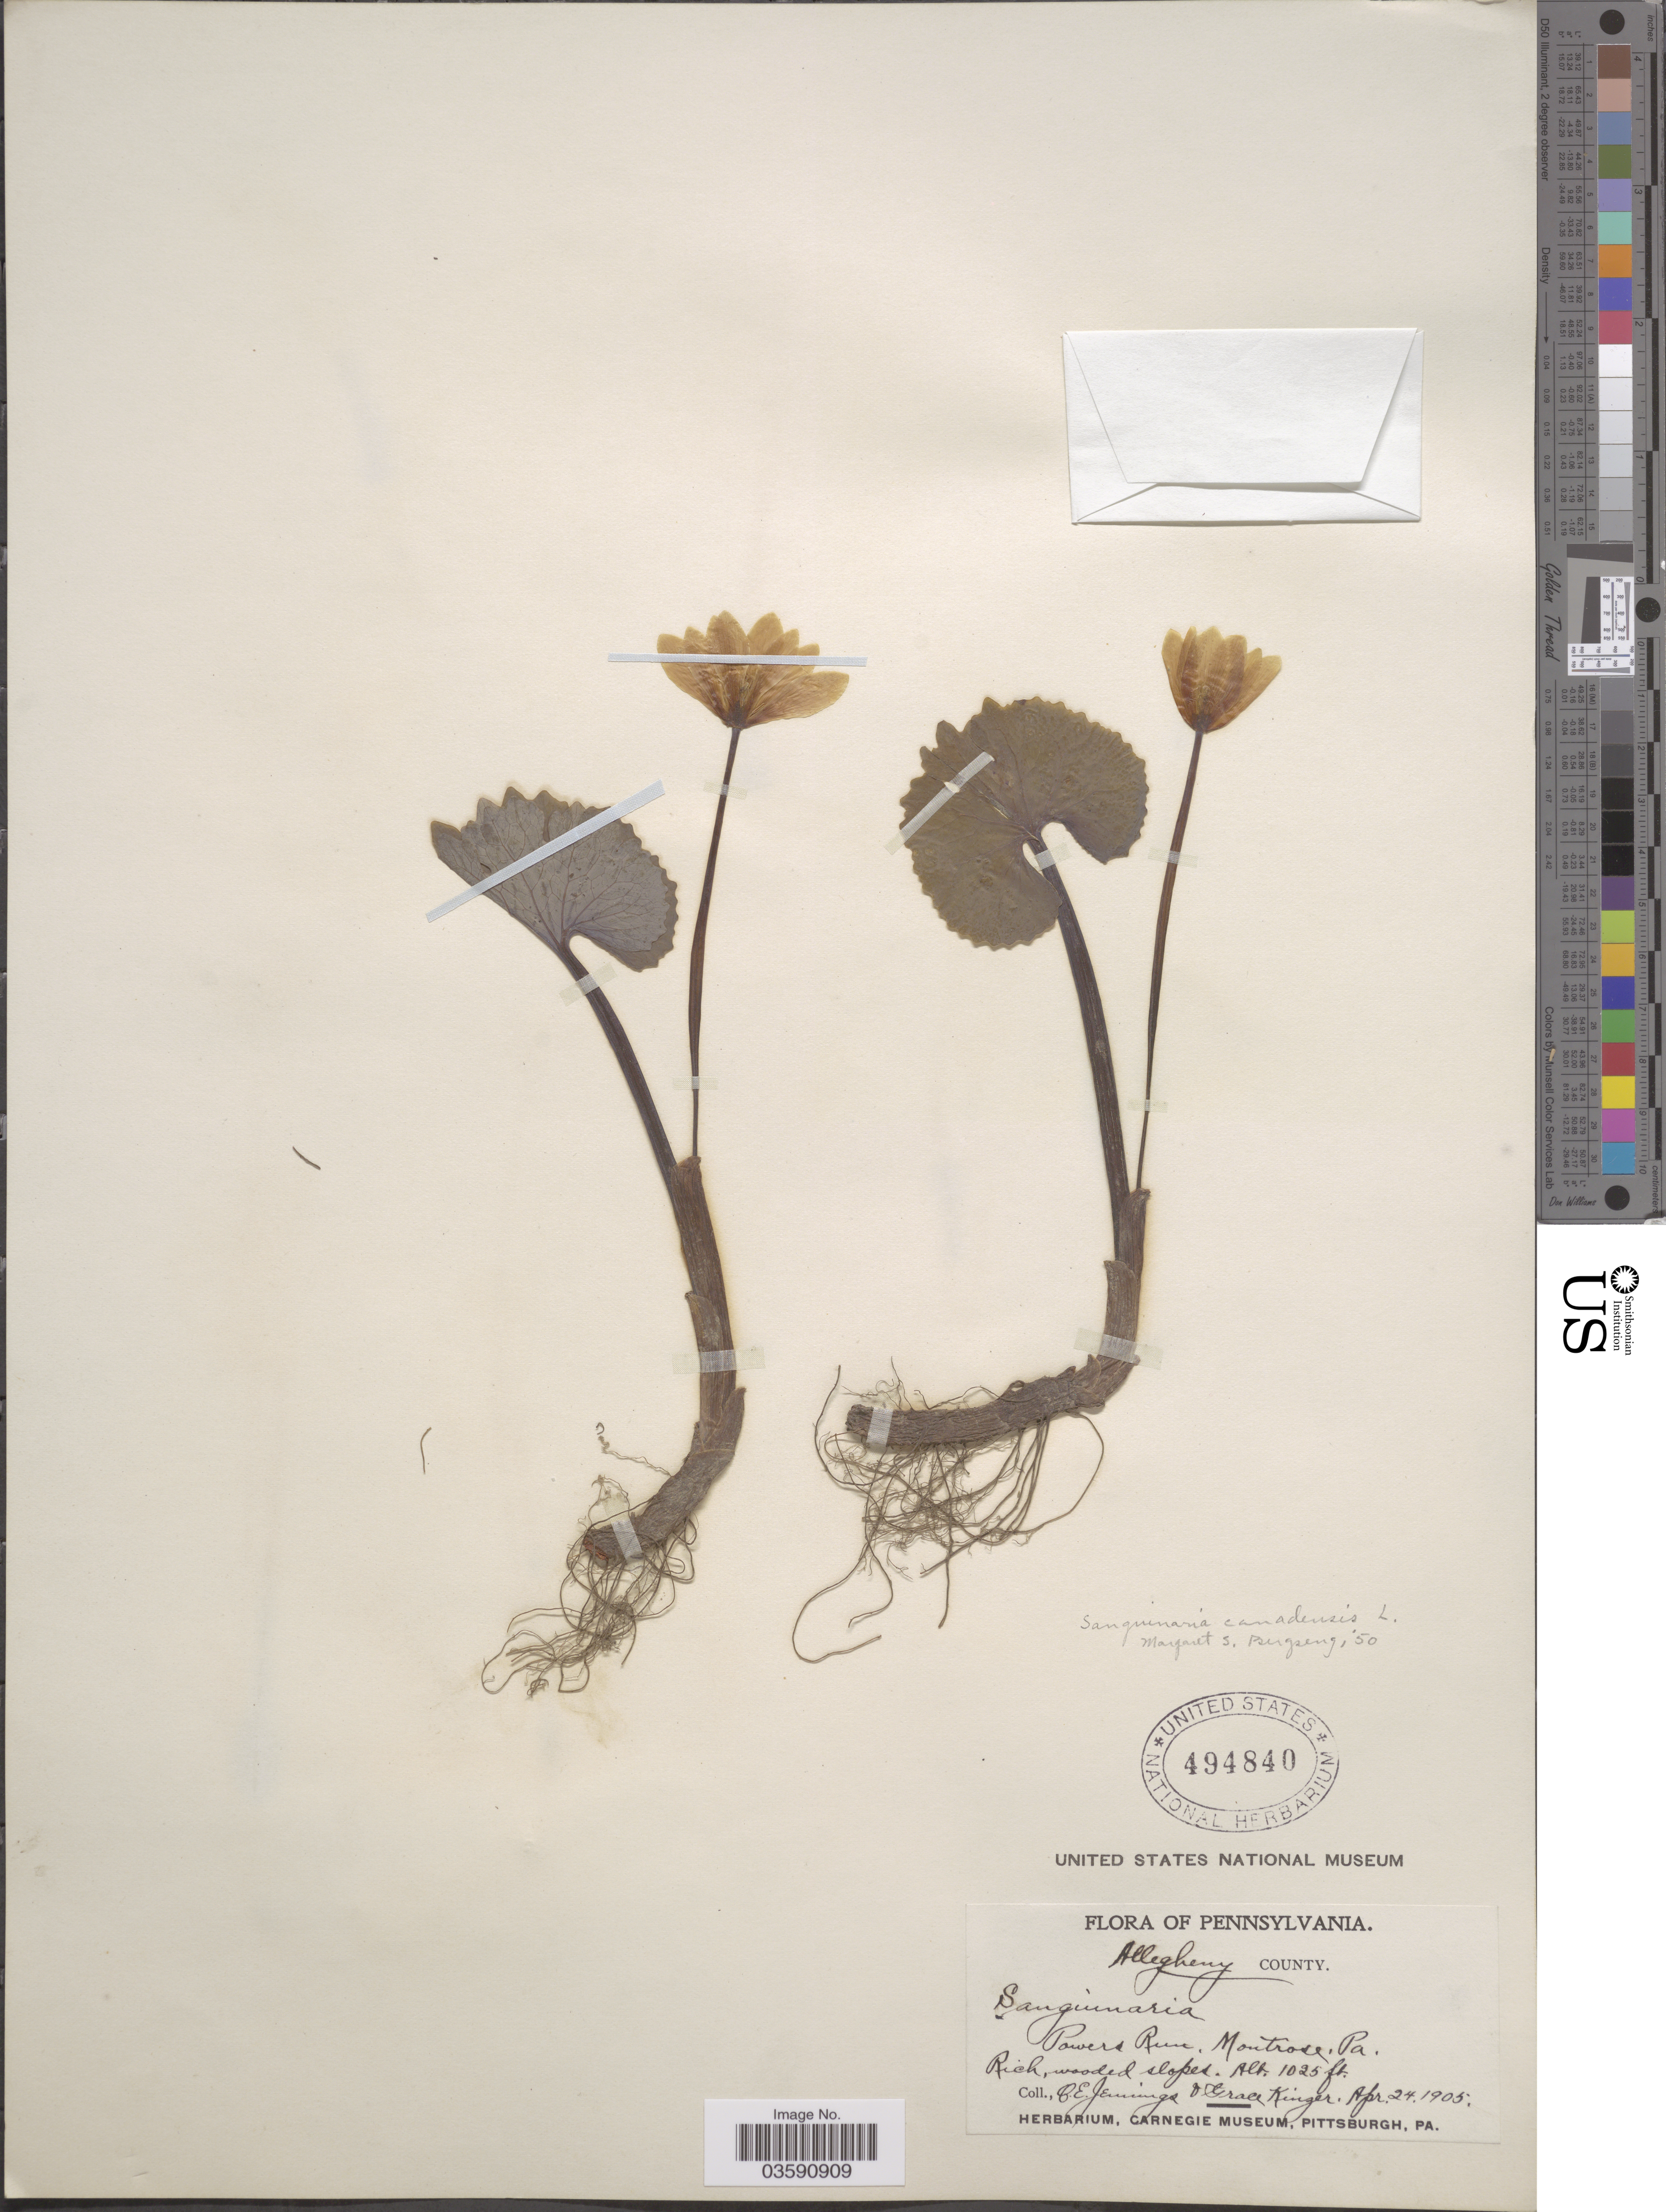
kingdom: Plantae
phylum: Tracheophyta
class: Magnoliopsida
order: Ranunculales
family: Papaveraceae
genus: Sanguinaria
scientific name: Sanguinaria canadensis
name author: L.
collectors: O. E. Jennings & G. Kinger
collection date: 1905-04-24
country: United States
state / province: Pennsylvania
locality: Allegheny County. Powers Run, Montrose.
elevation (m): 312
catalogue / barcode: US 494840